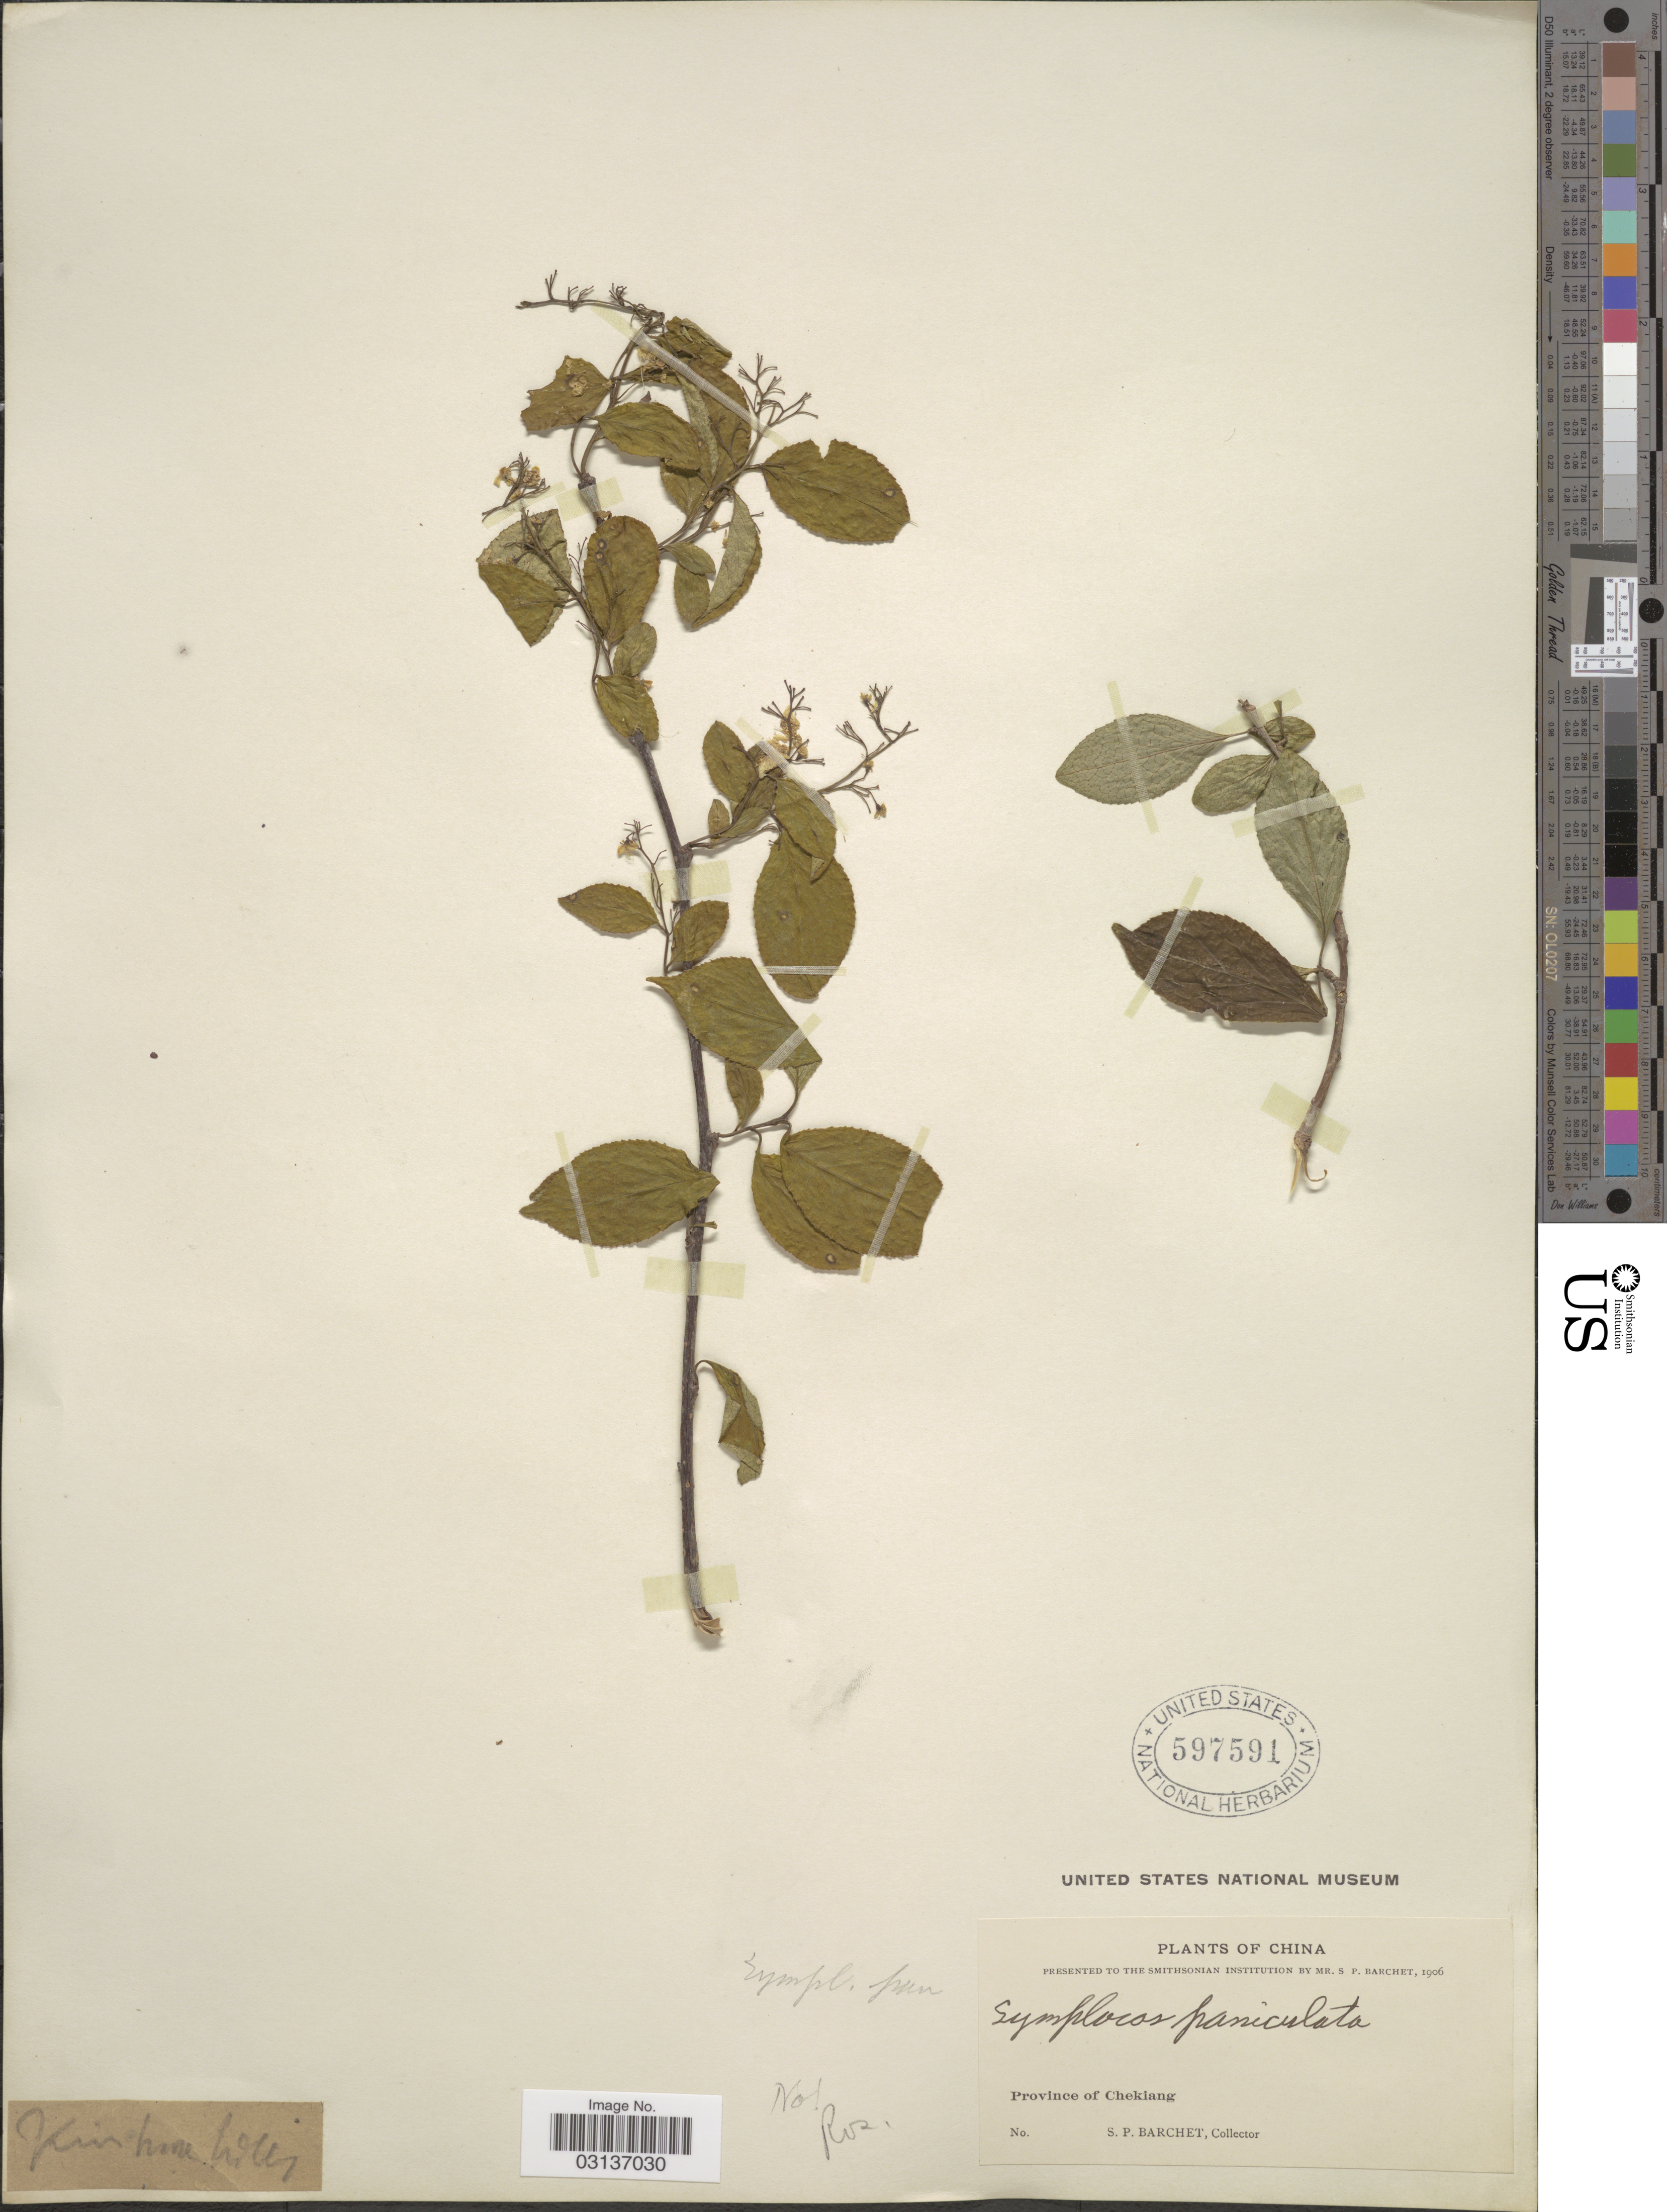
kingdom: Plantae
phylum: Tracheophyta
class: Magnoliopsida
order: Ericales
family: Symplocaceae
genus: Symplocos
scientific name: Symplocos paniculata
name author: Miq.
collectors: S. P. Barchet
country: China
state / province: Zhejiang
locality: Kinhare hills [interpreted] [unsure placement] Province of Chekiang.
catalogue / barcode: US 597591